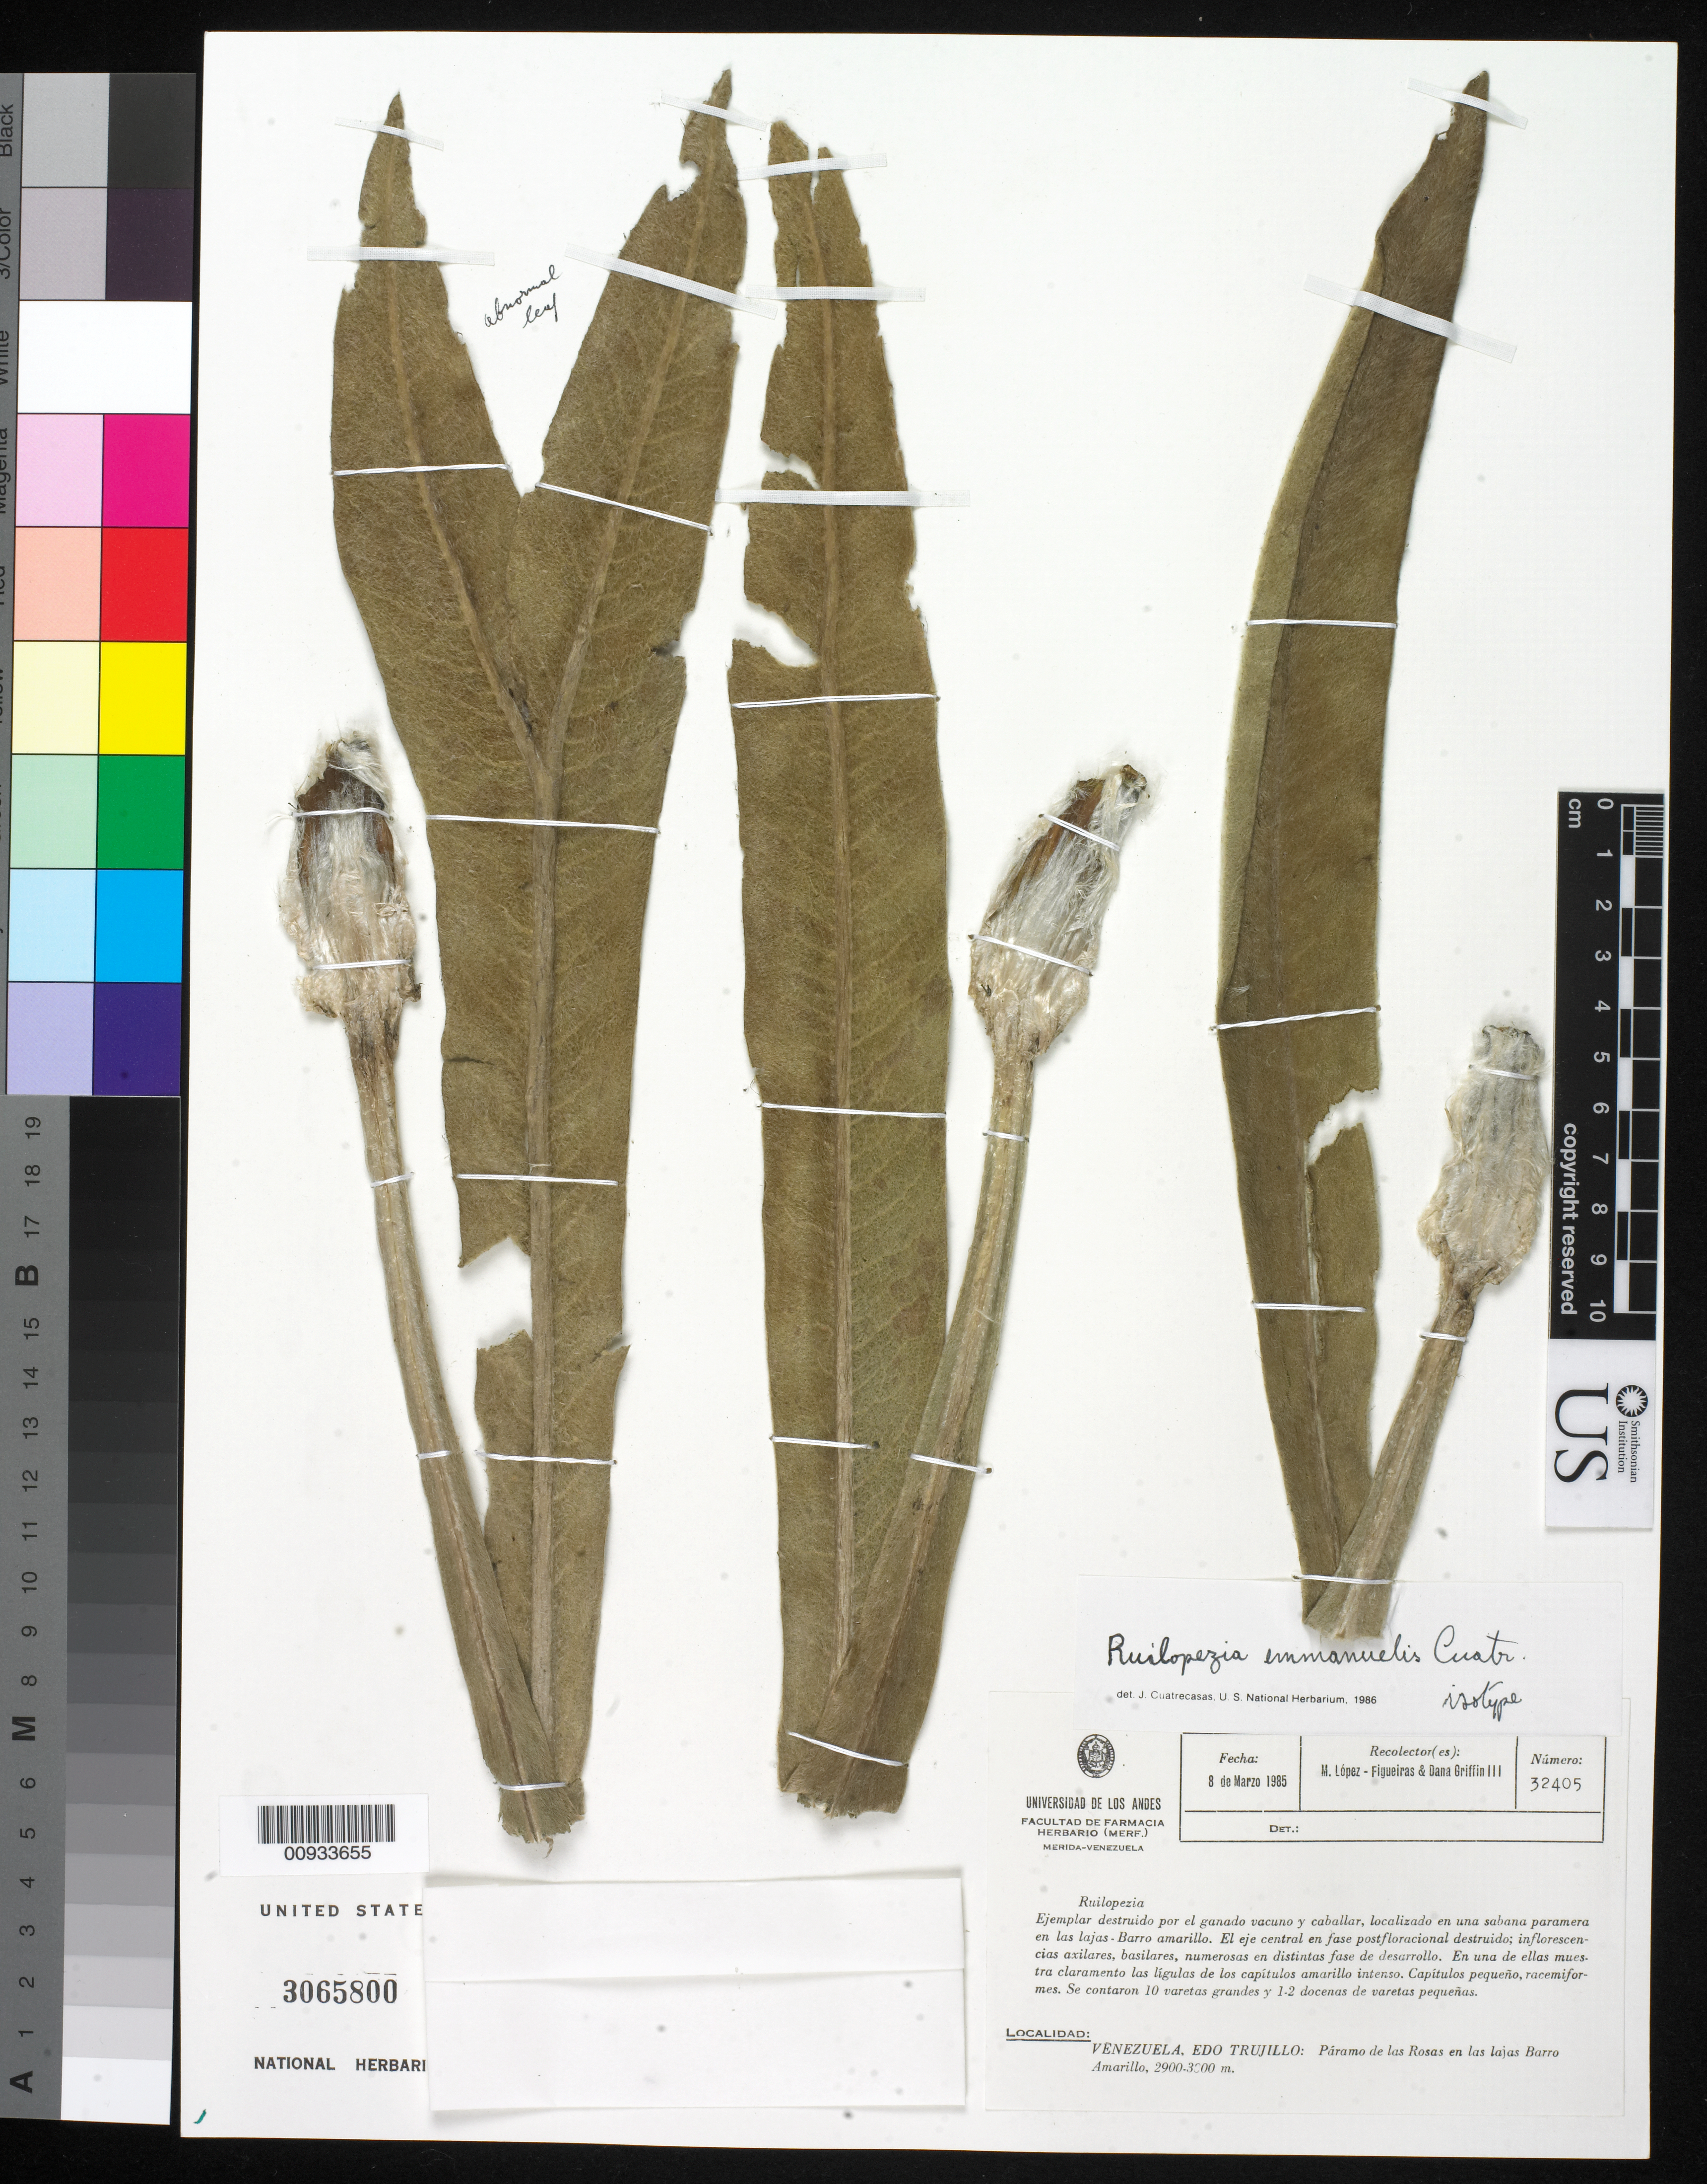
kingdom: Plantae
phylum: Tracheophyta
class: Magnoliopsida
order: Asterales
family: Asteraceae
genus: Ruilopezia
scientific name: Ruilopezia emmanuelis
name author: Cuatrec.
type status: Isotype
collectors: M. López Figueiras & D. Griffin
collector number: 32405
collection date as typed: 08 Mar 1985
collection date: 1985-03-08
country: Venezuela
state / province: Trujillo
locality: Páramo de las Rosas, between Las Lajas and Barro Amarillo.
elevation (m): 2900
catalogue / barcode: US 3065800